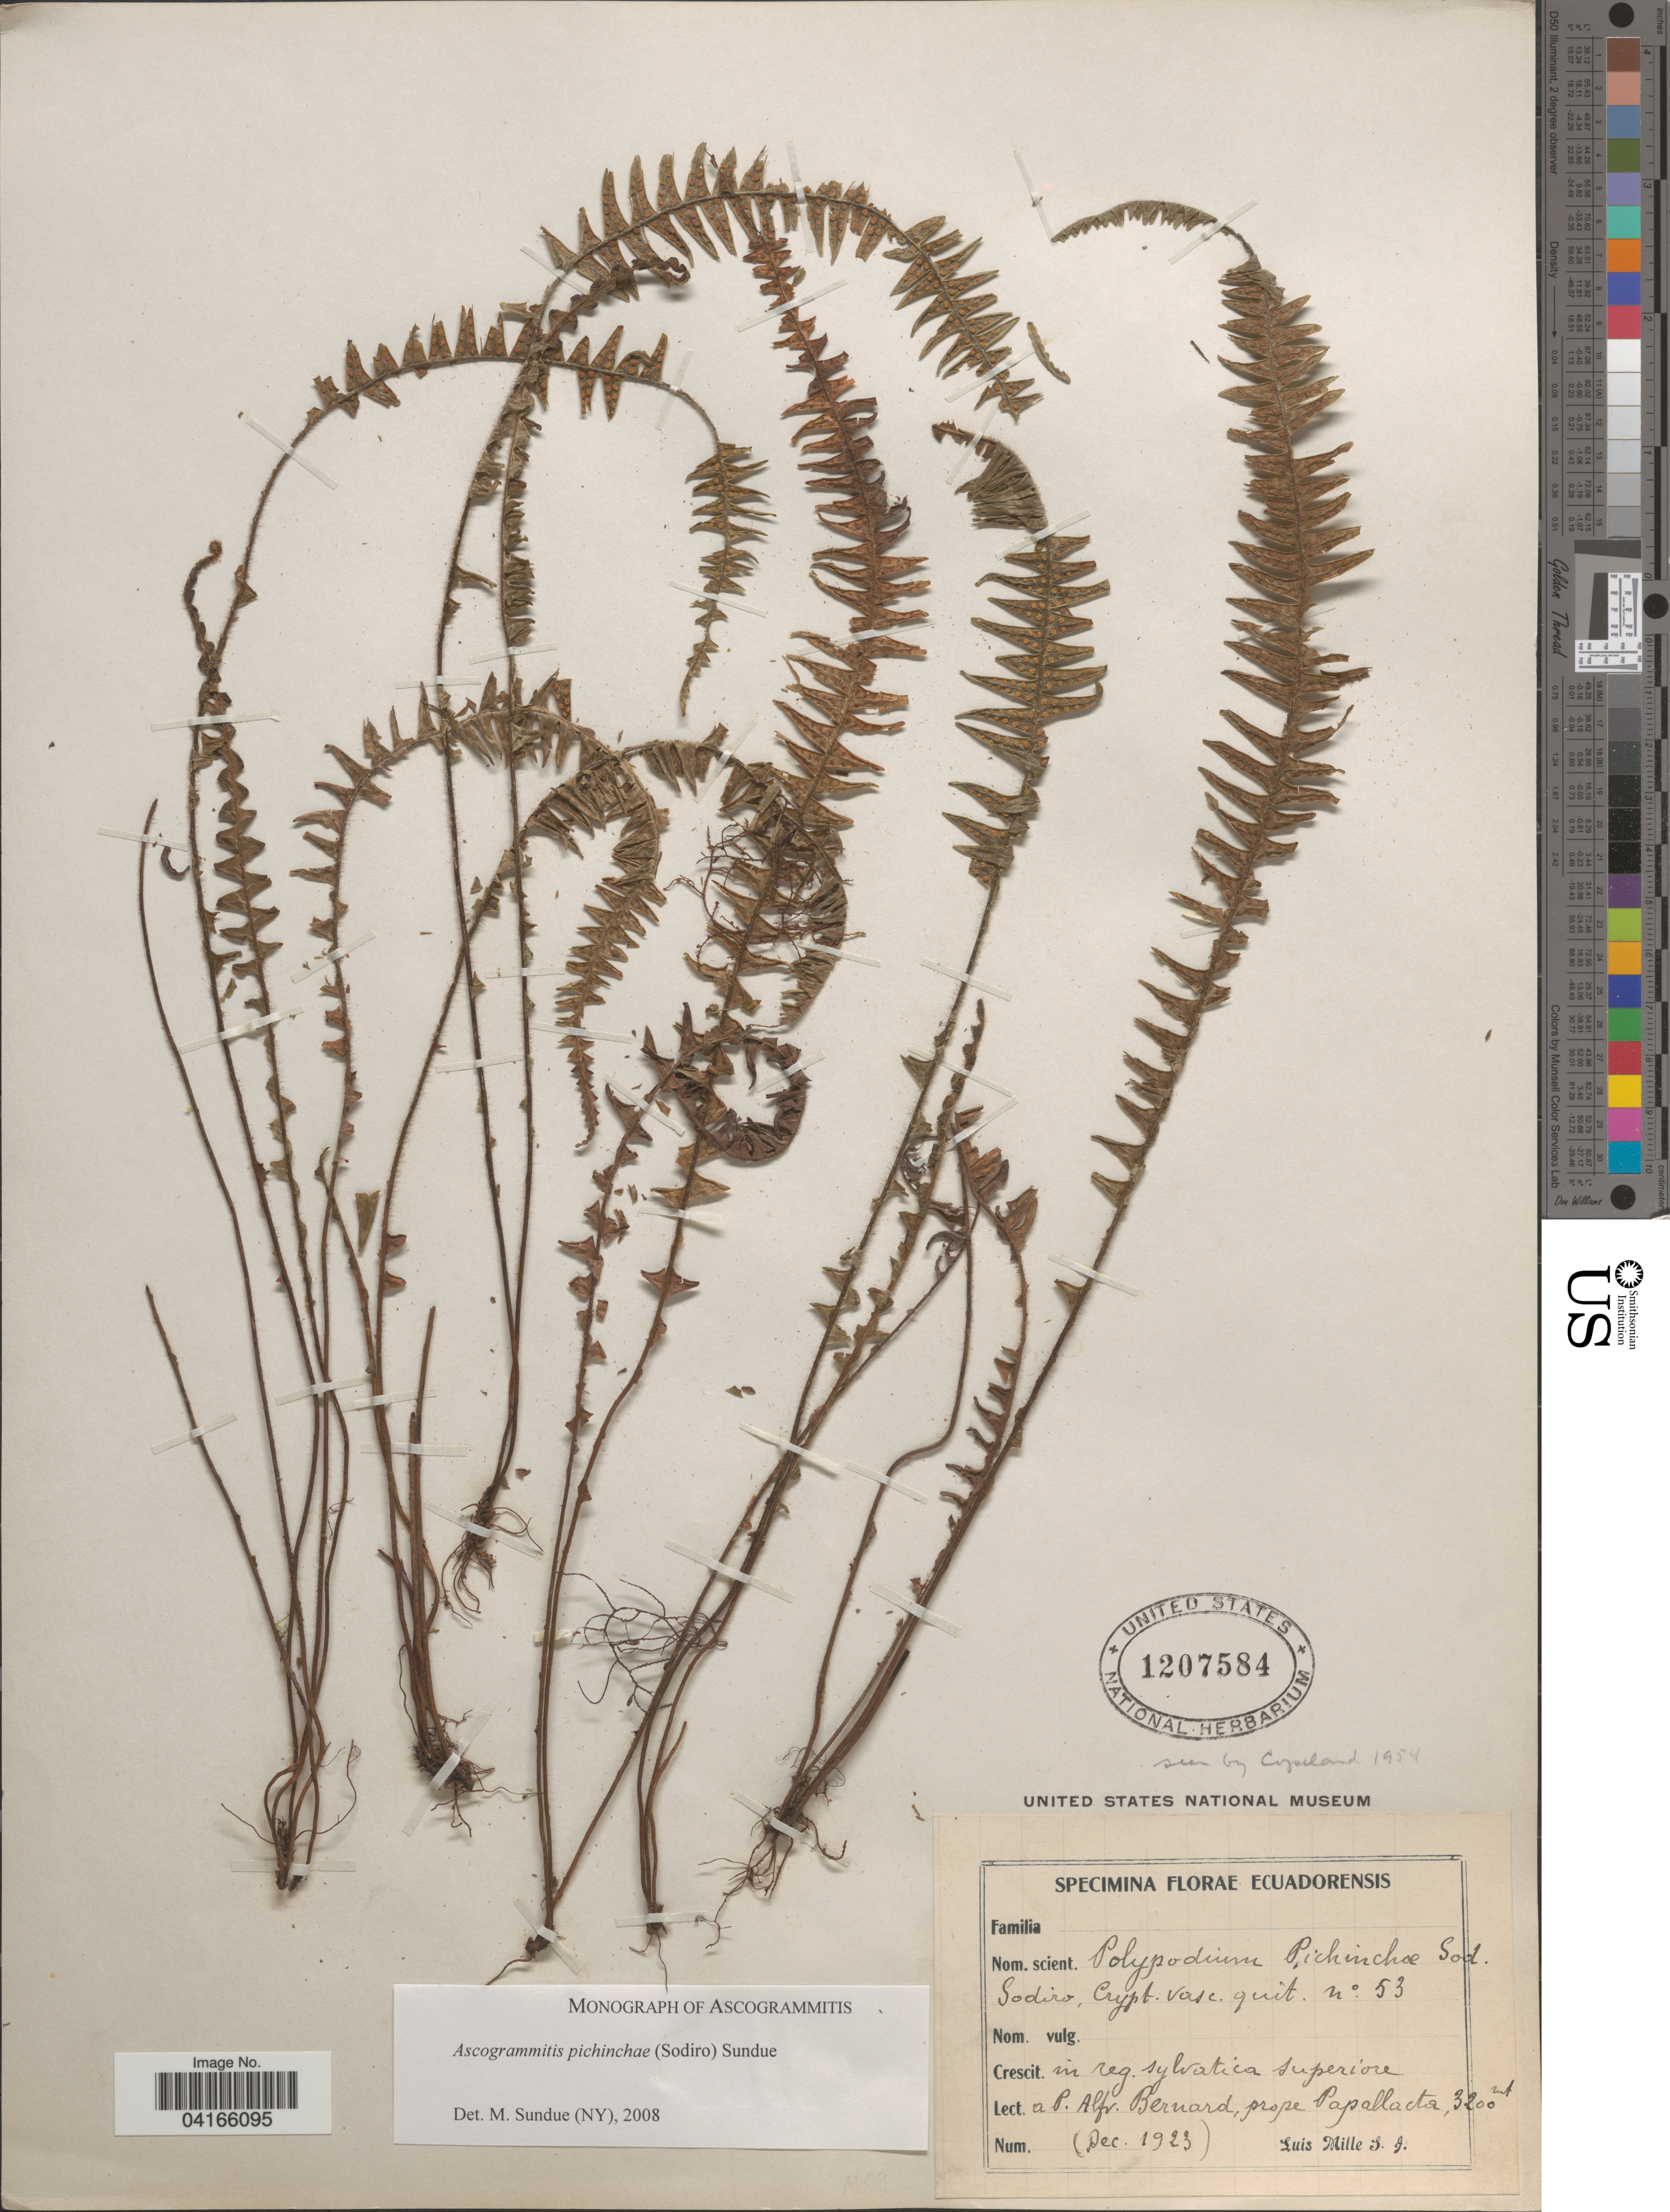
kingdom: Plantae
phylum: Tracheophyta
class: Polypodiopsida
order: Polypodiales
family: Polypodiaceae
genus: Ascogrammitis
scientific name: Ascogrammitis pichinchae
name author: (Sod.) Sundue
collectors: S. Luis Mille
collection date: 1923-12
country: Ecuador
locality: Ecuadorensis. In reg. sylvatica superiore a p. Alfr. Bernard, prope Papallacta.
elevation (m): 3200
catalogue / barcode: US 1207584